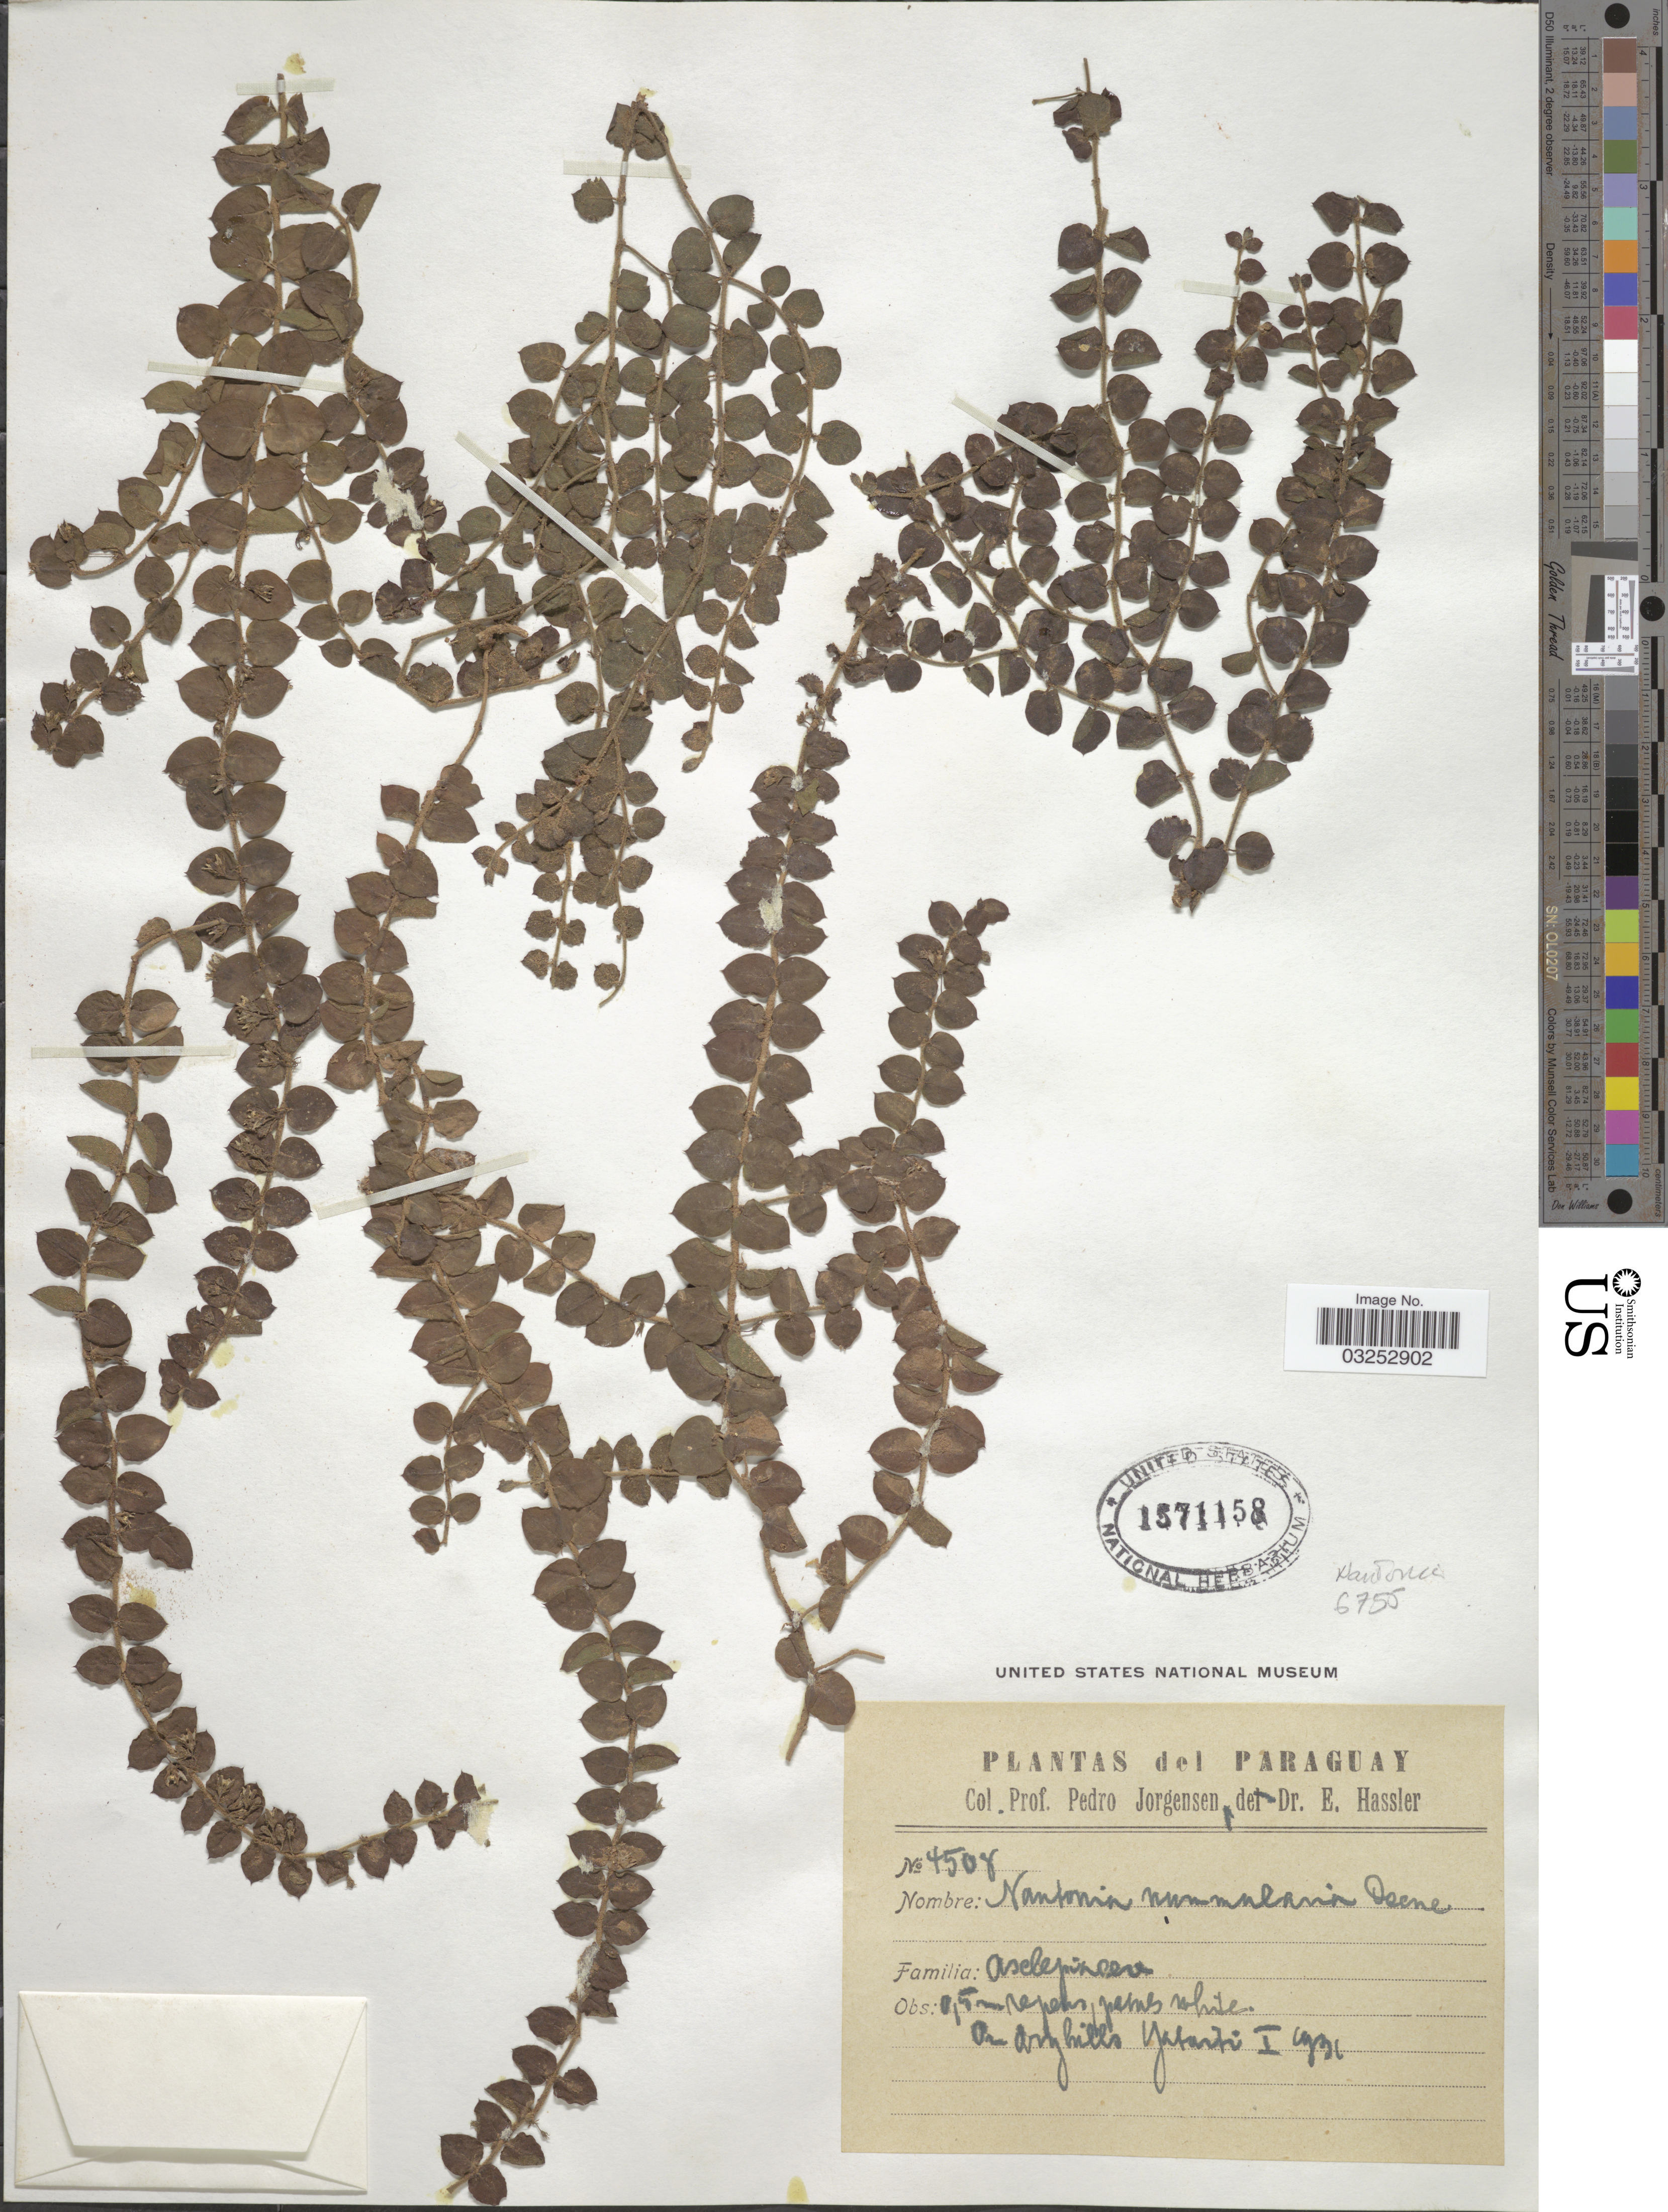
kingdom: Plantae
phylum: Tracheophyta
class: Magnoliopsida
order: Gentianales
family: Apocynaceae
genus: Nautonia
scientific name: Nautonia nummularia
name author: Decne.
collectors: P. Jörgensen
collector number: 4508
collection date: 1931-01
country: Paraguay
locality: Yataiti.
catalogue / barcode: US 1571158